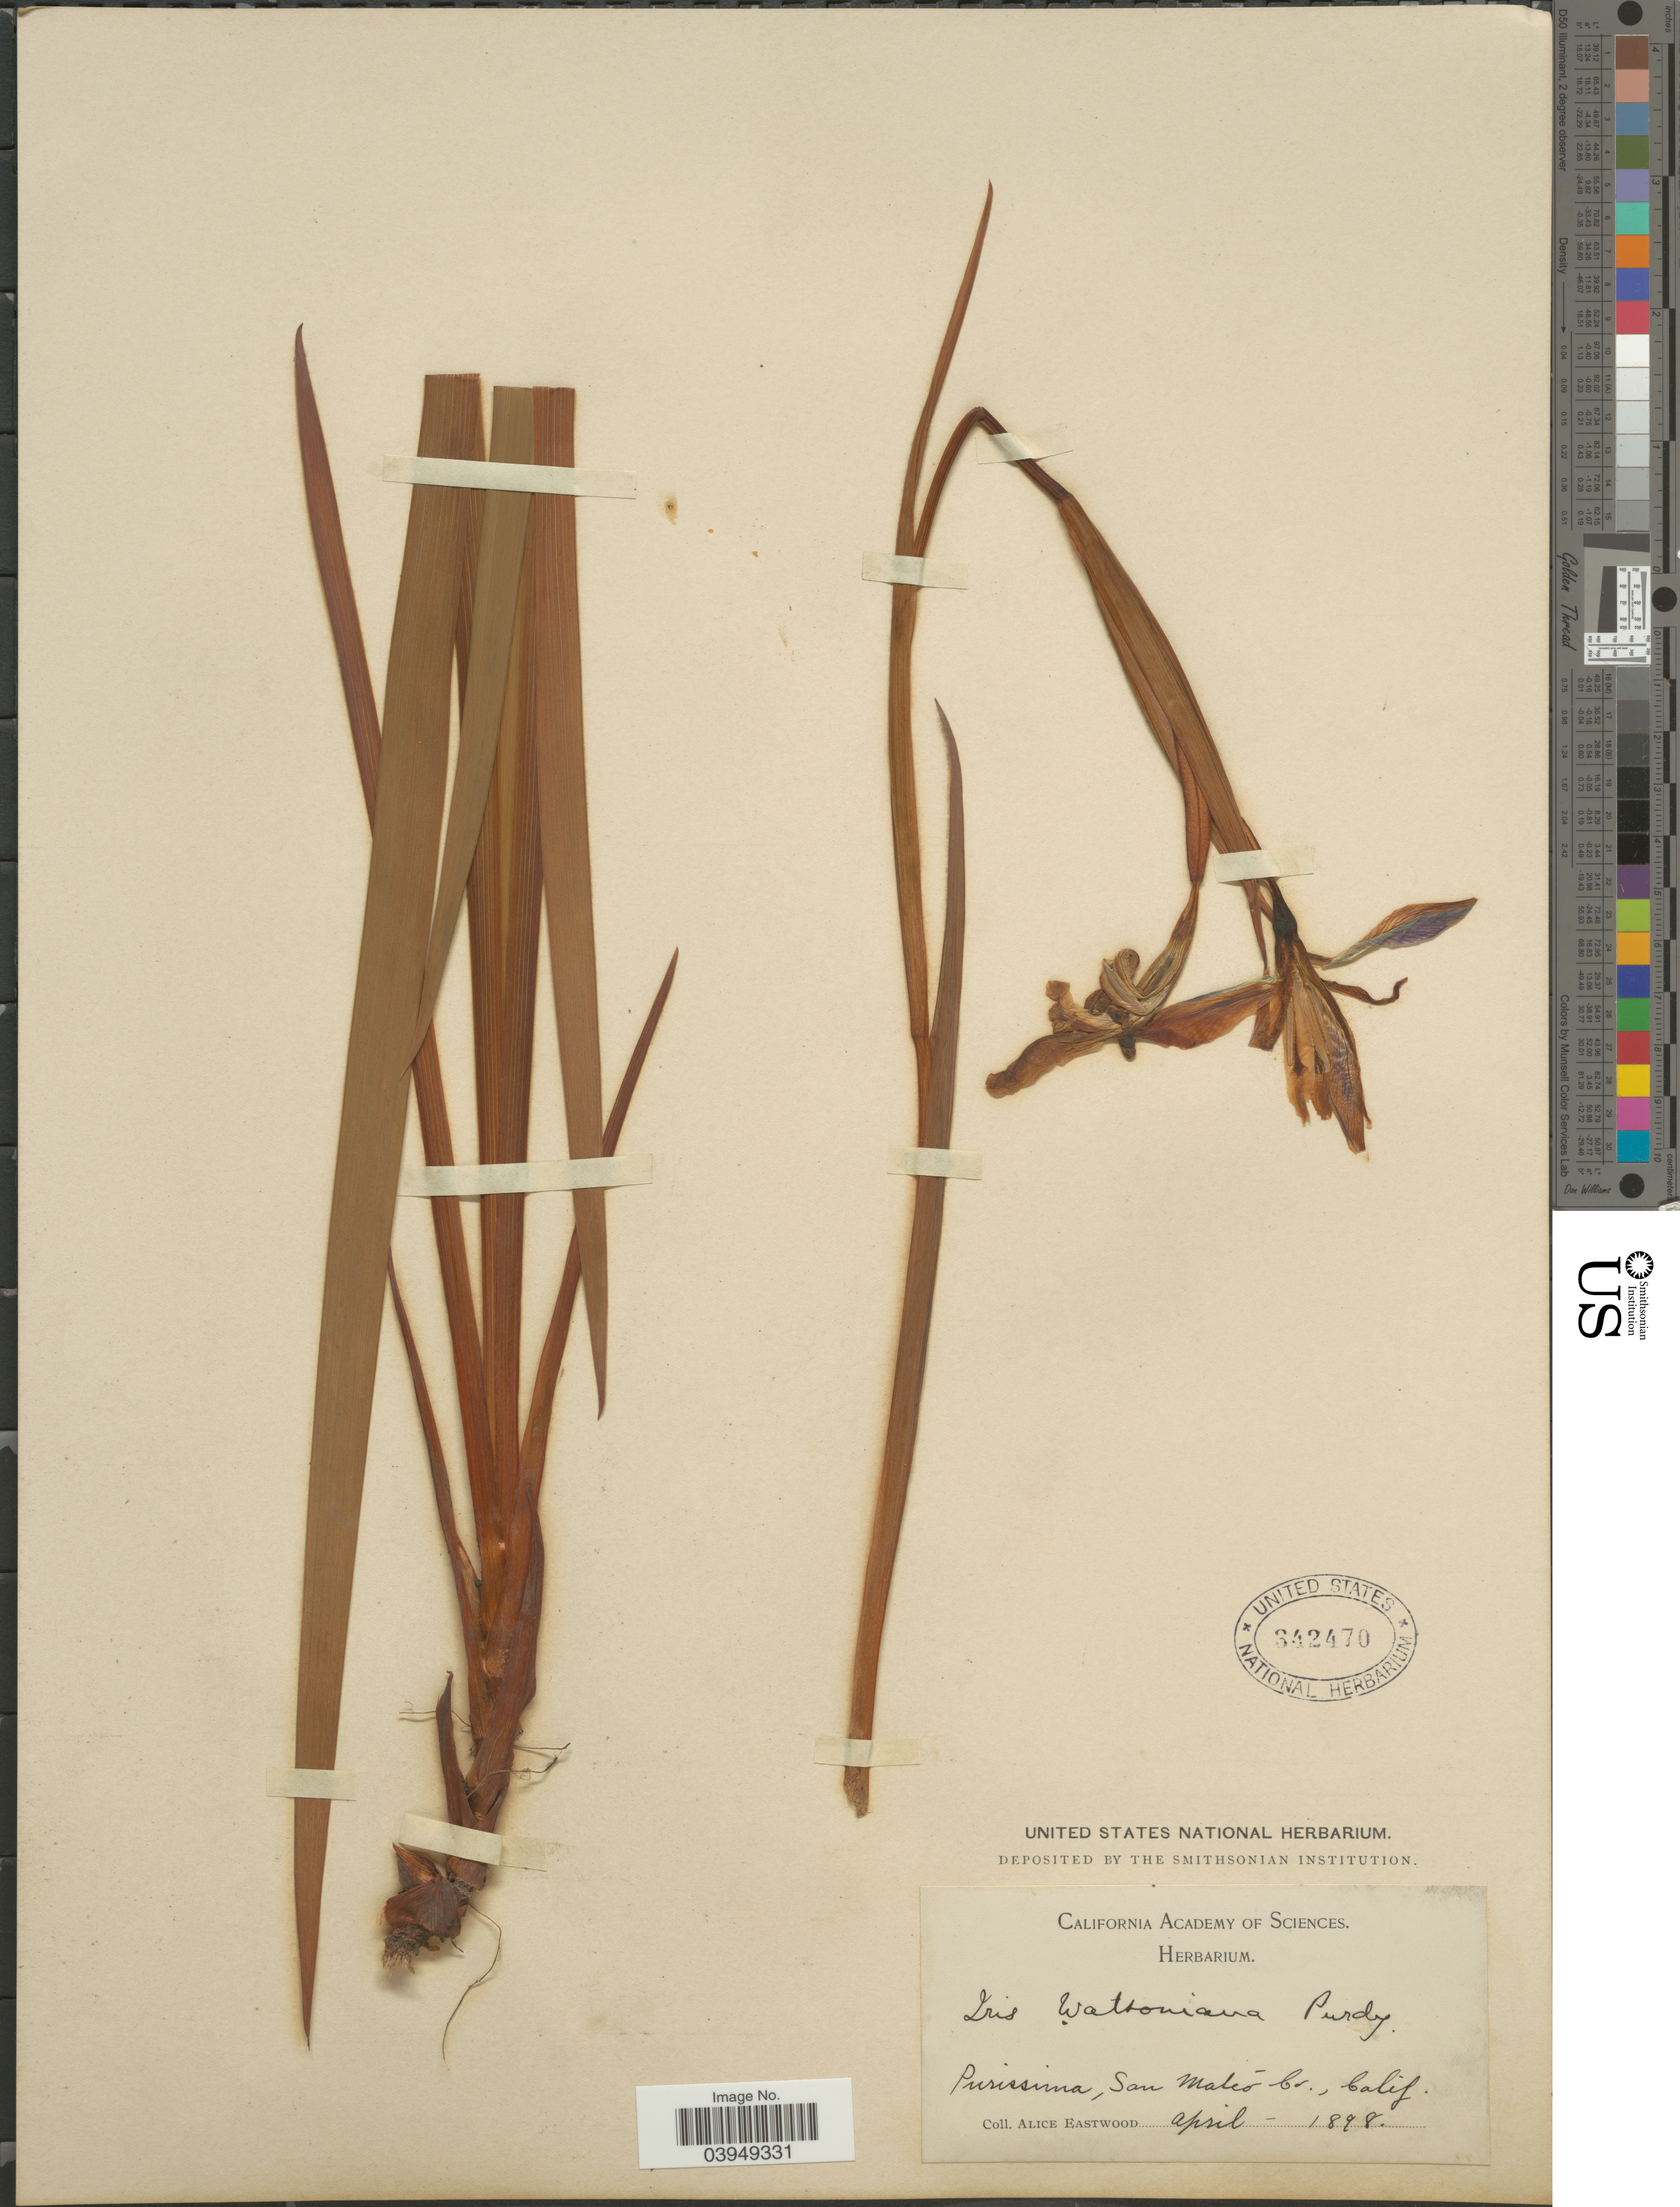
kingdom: Plantae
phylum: Tracheophyta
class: Liliopsida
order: Asparagales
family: Iridaceae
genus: Iris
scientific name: Iris watsoniana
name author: Purdy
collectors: A. Eastwood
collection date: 1898-04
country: United States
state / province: California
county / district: San Mateo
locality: Purissima, San Mateo Co.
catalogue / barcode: US 342470